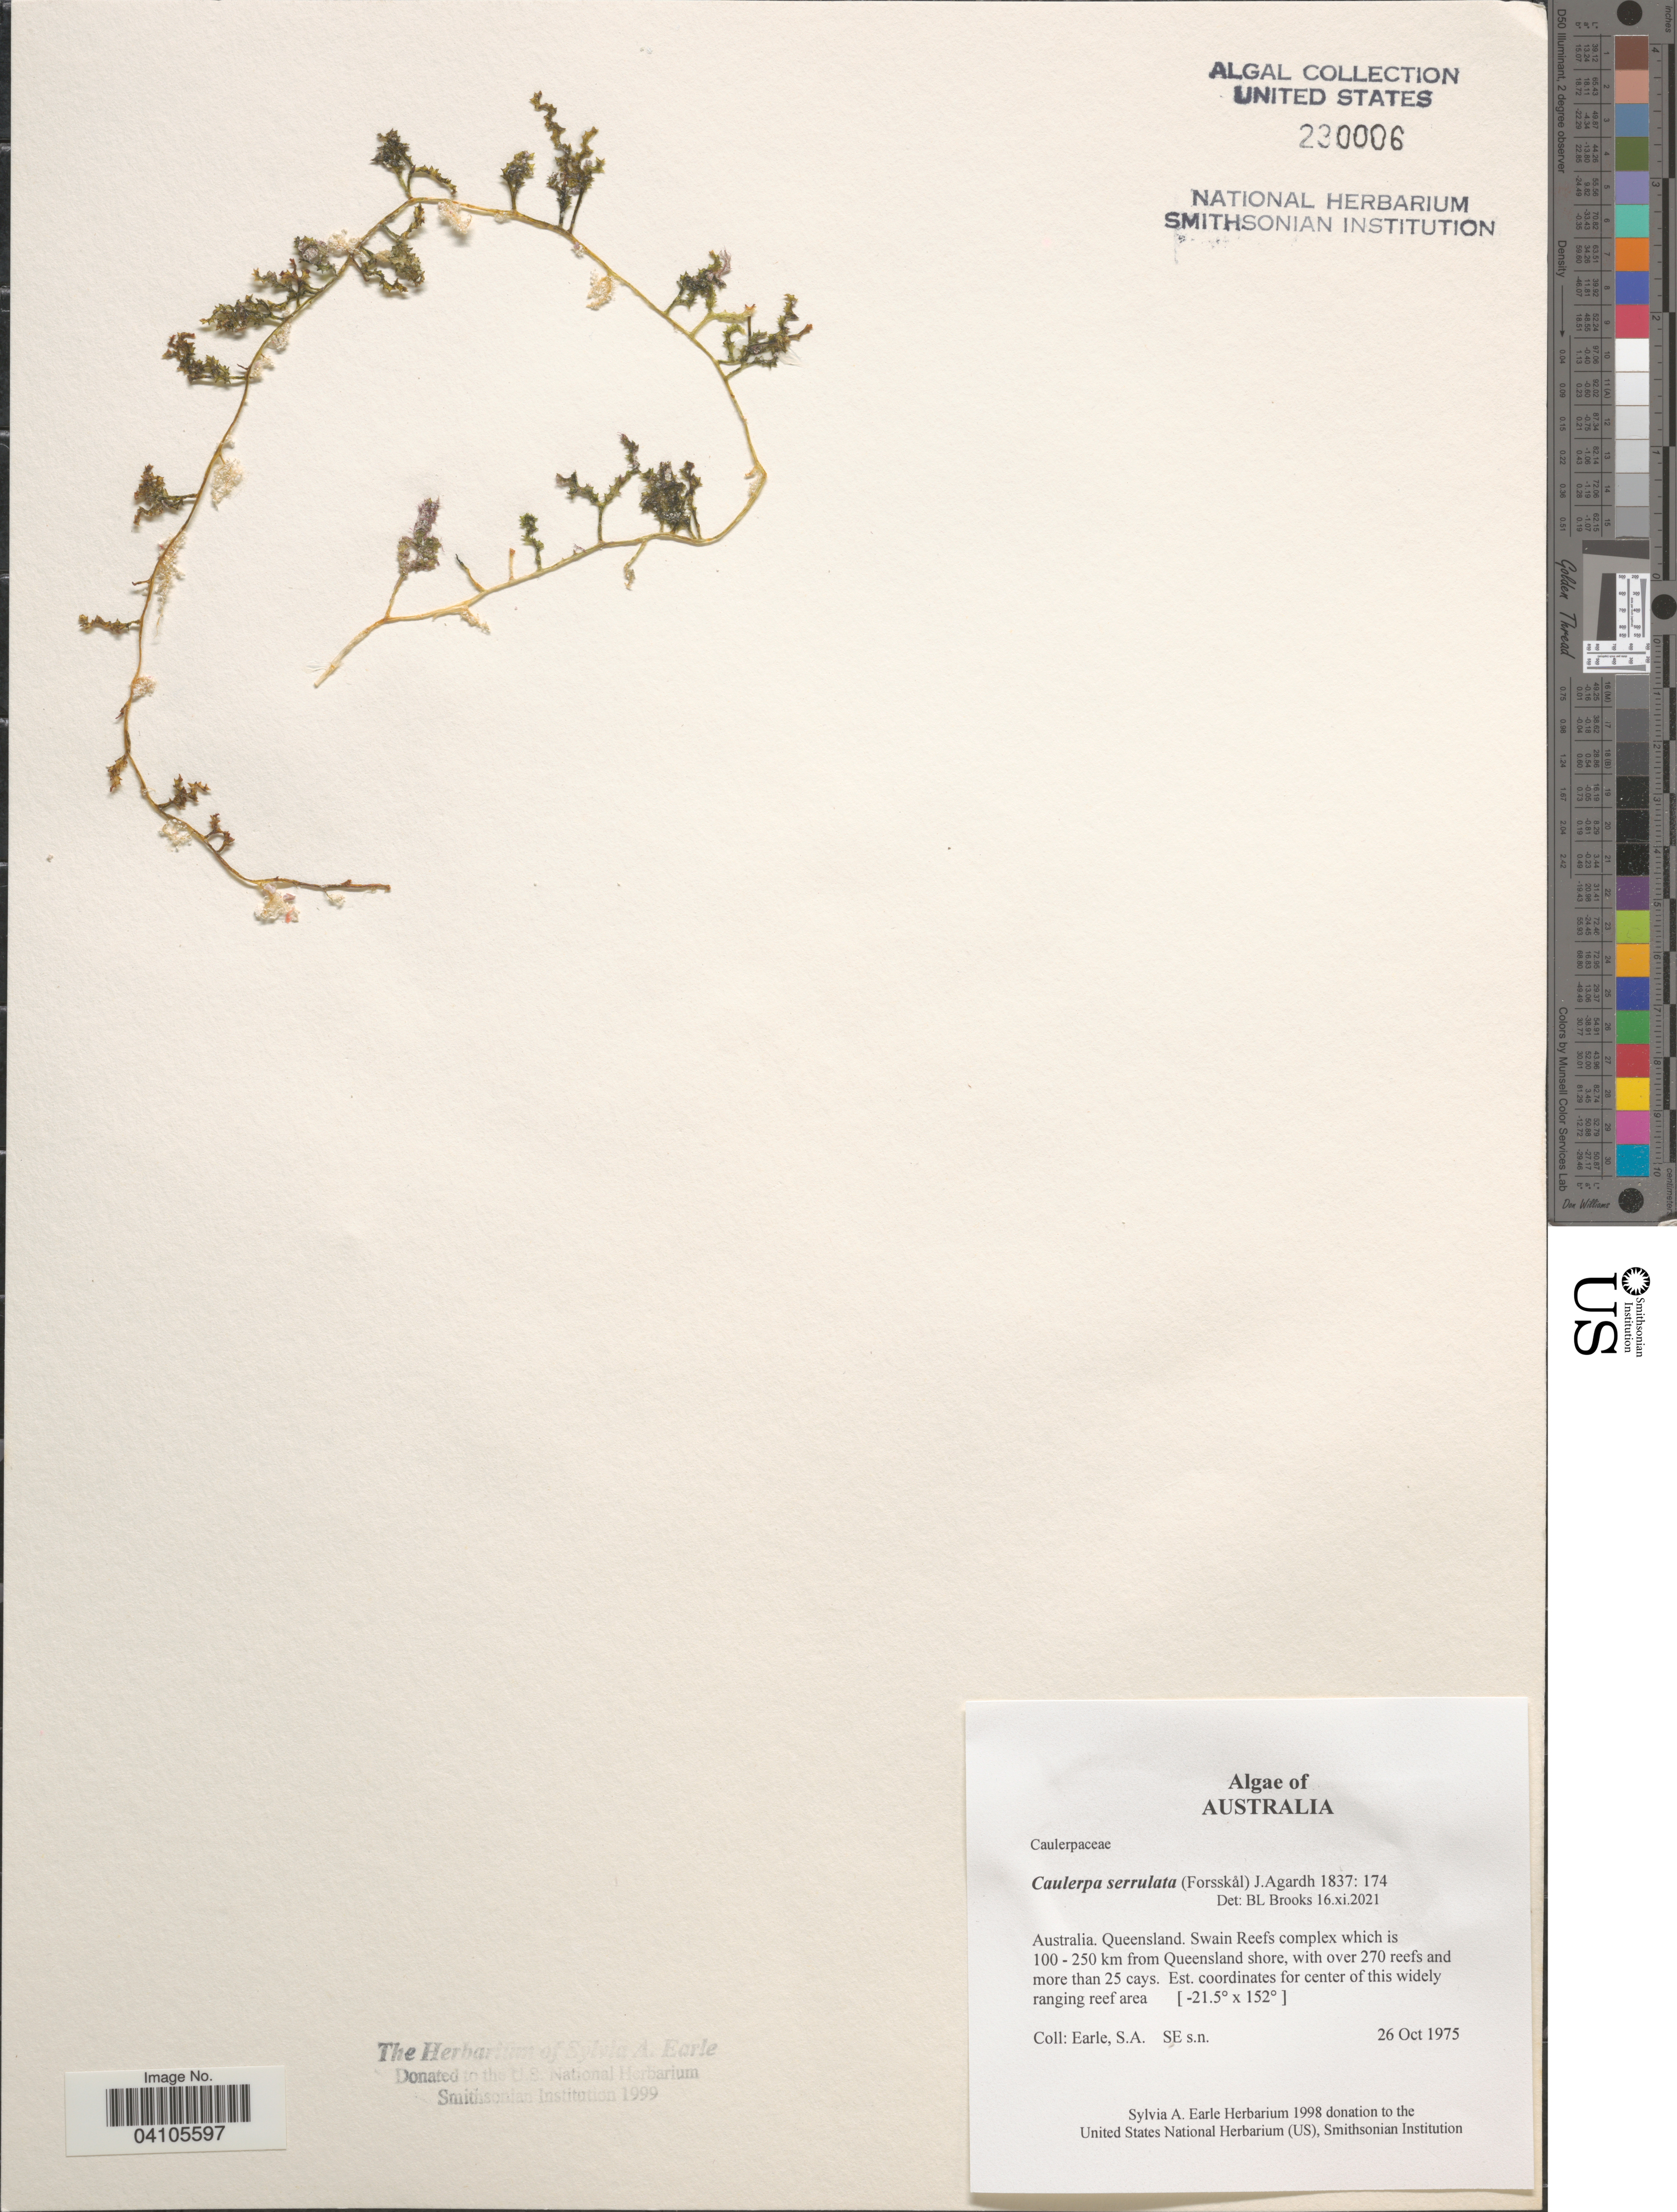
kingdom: Plantae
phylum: Chlorophyta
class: Ulvophyceae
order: Bryopsidales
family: Caulerpaceae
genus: Caulerpa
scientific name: Caulerpa serrulata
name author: (Forssk.) J. Agardh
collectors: S. A. Earle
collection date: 1975-10-26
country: Australia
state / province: Queensland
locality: Swain Reefs complex which is 100 - 250 km from Queensland shore, with over 270 reefs and more than 25 cays.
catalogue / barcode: US 230006